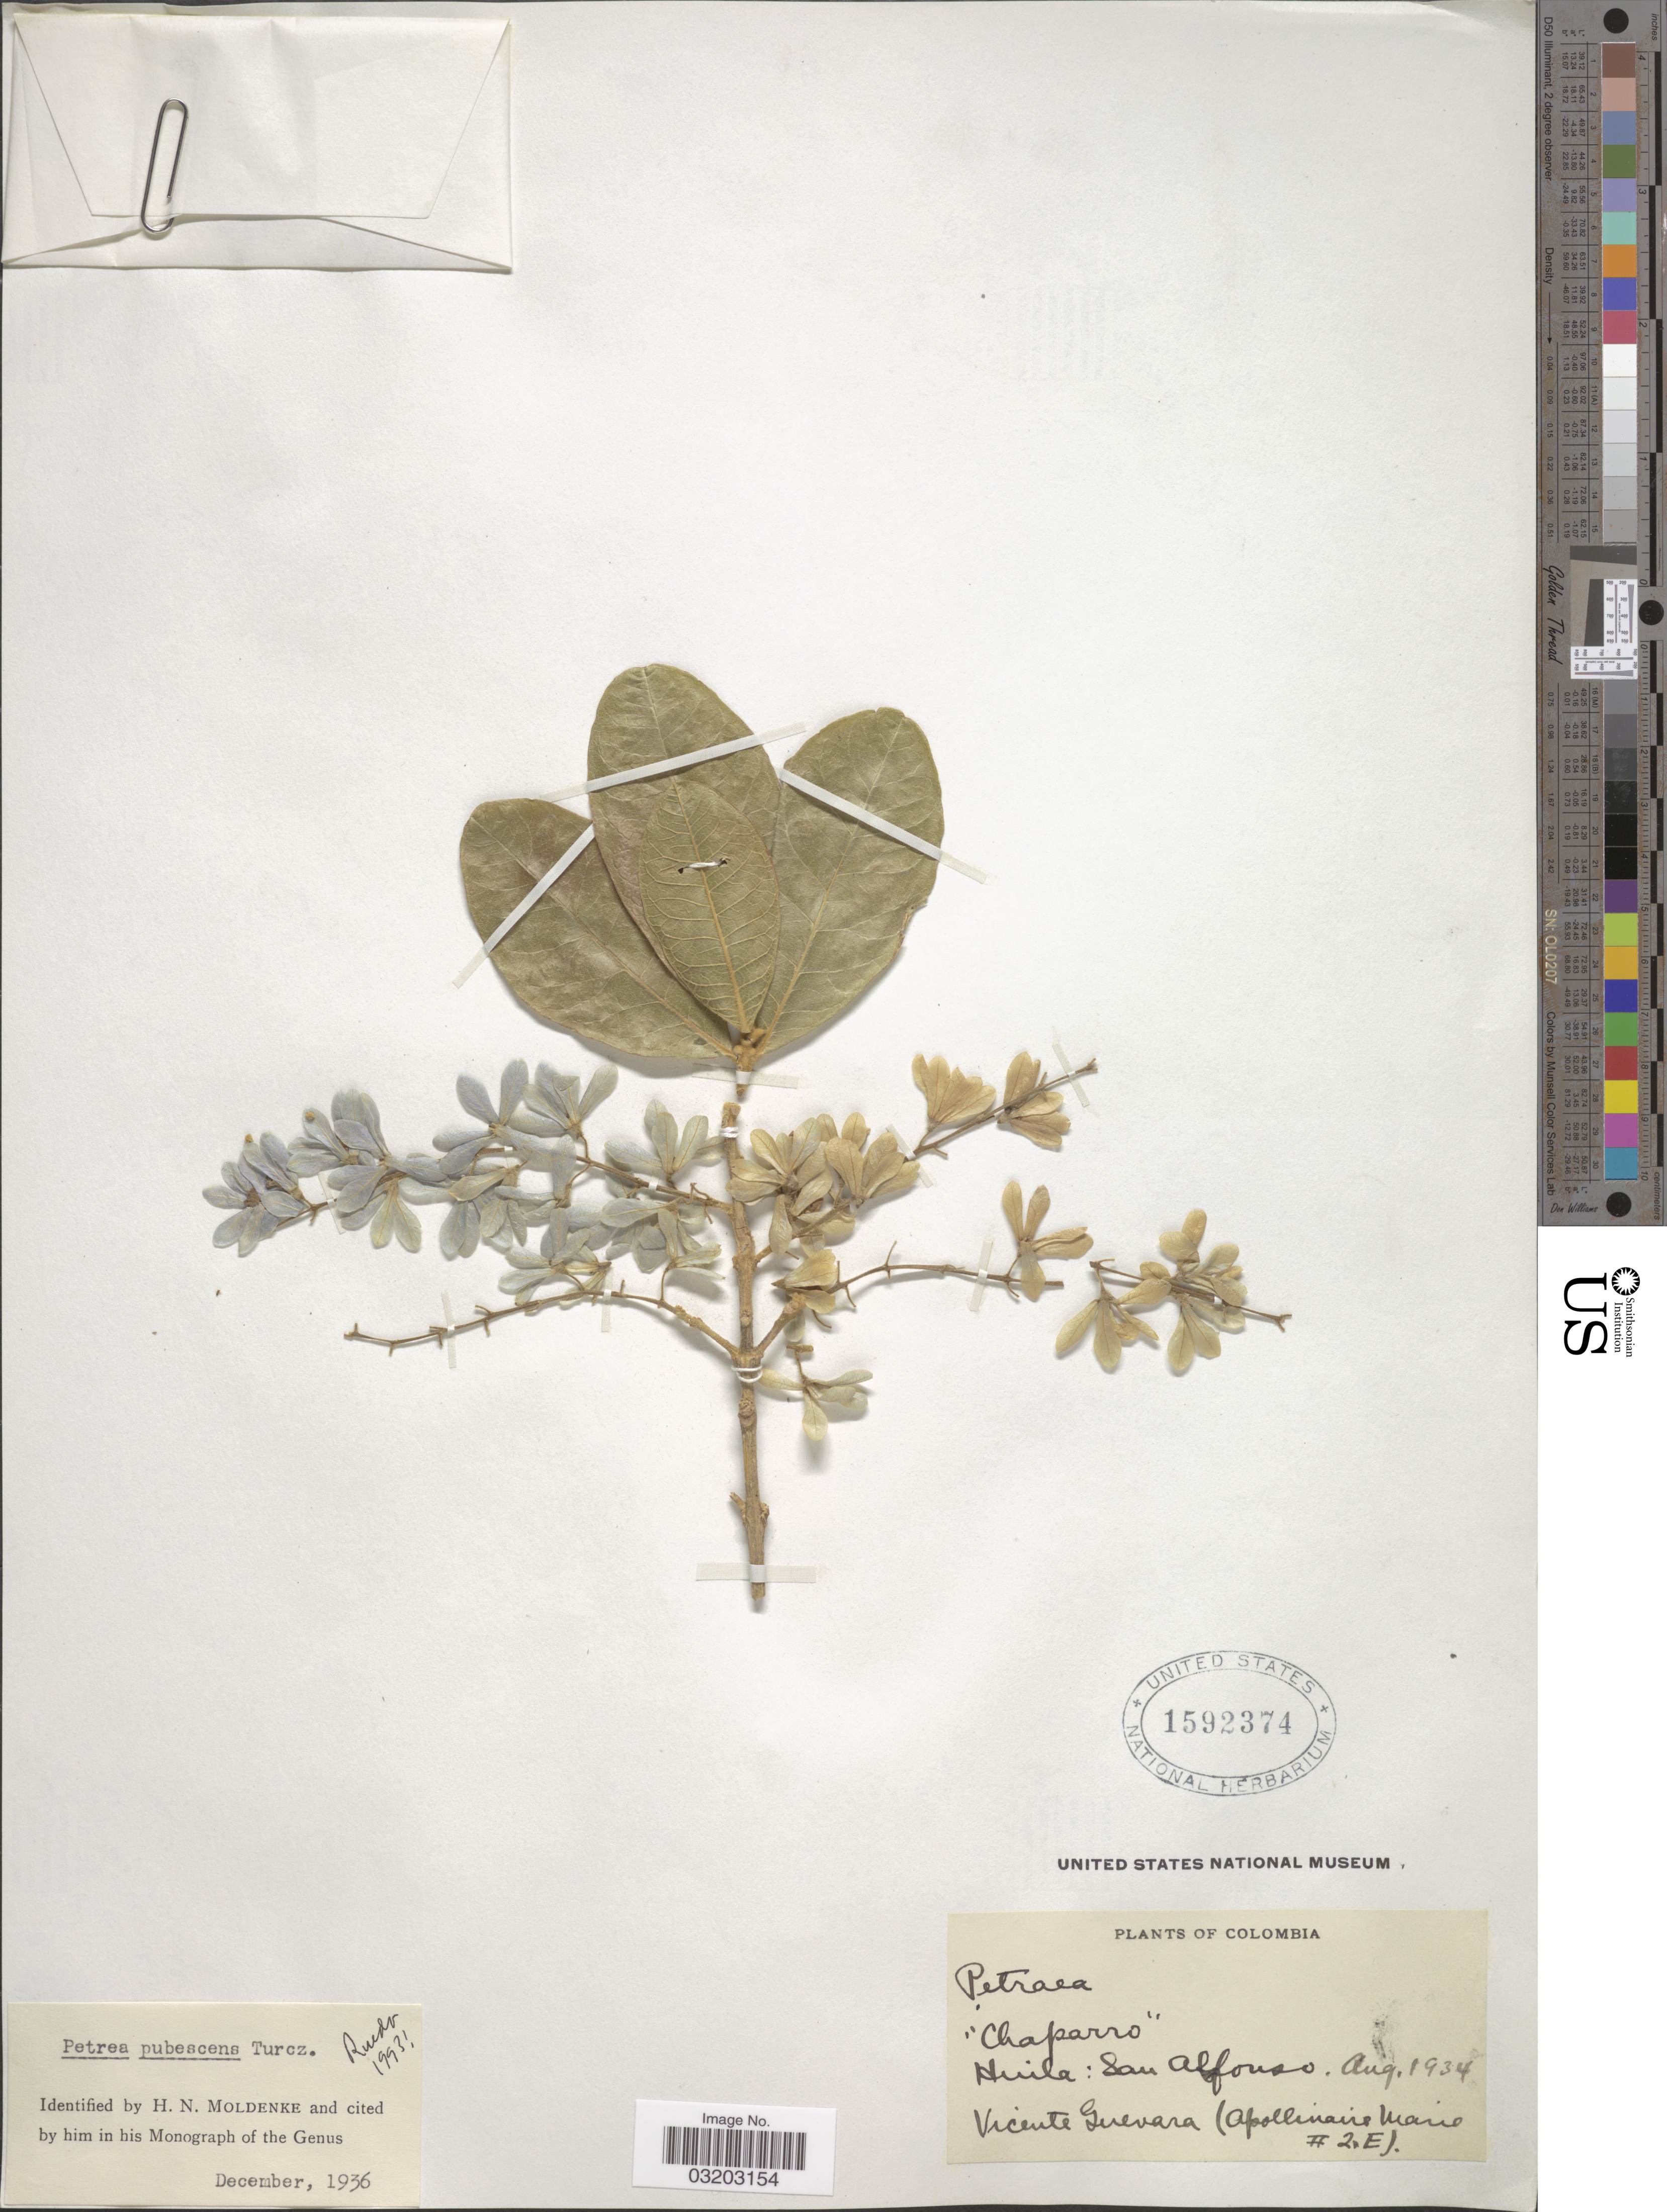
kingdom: Plantae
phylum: Tracheophyta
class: Magnoliopsida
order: Lamiales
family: Verbenaceae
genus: Petrea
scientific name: Petrea pubescens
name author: Turcz.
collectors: V. Guevara & Bro. Apollinaire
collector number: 2E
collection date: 1934-08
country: Colombia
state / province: Huila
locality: San Alfonso.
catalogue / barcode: US 1592374